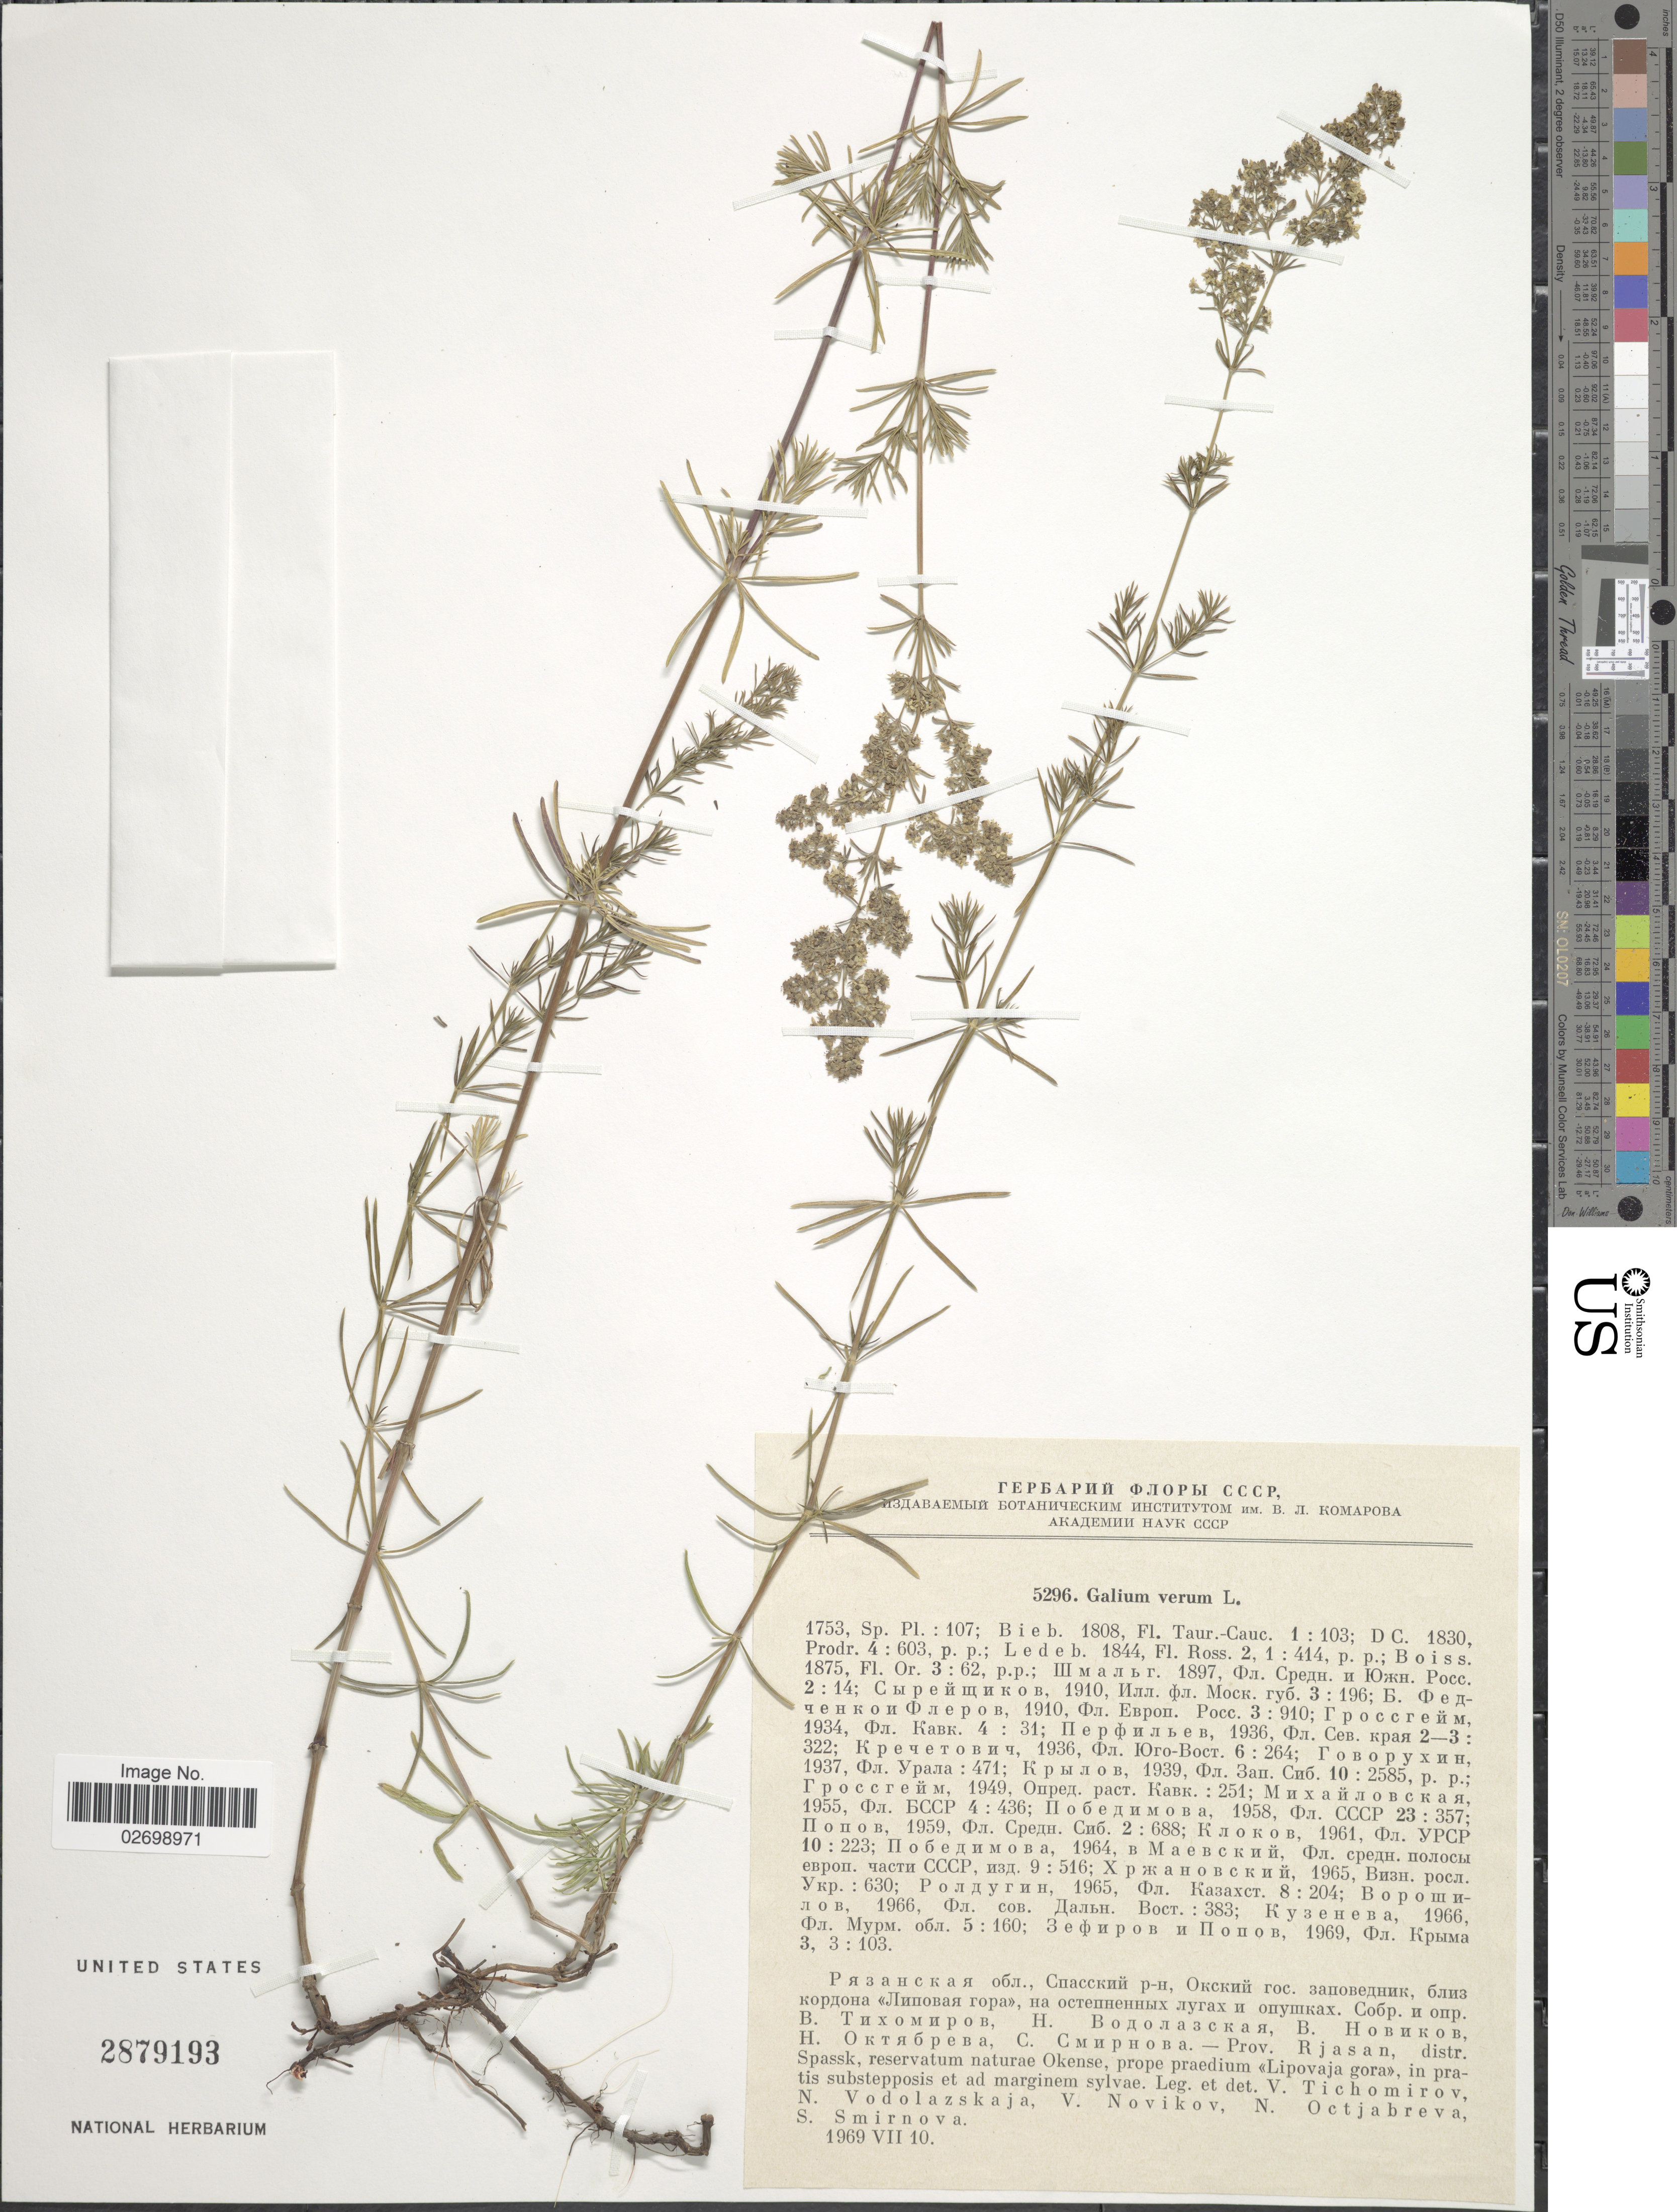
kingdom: Plantae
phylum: Tracheophyta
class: Magnoliopsida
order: Gentianales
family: Rubiaceae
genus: Galium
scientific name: Galium verum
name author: L.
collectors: V. Tichomirov, N. Vodolazskaja, V. Novikov, N. Octjabreva & S. Smirnova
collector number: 5296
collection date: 1969-07-10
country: Russian Federation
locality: Prov. Rjasan, distr. Spassk, reservatum naturae Okense, prope praedium <<Lipovaja gora>>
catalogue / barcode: US 2879193